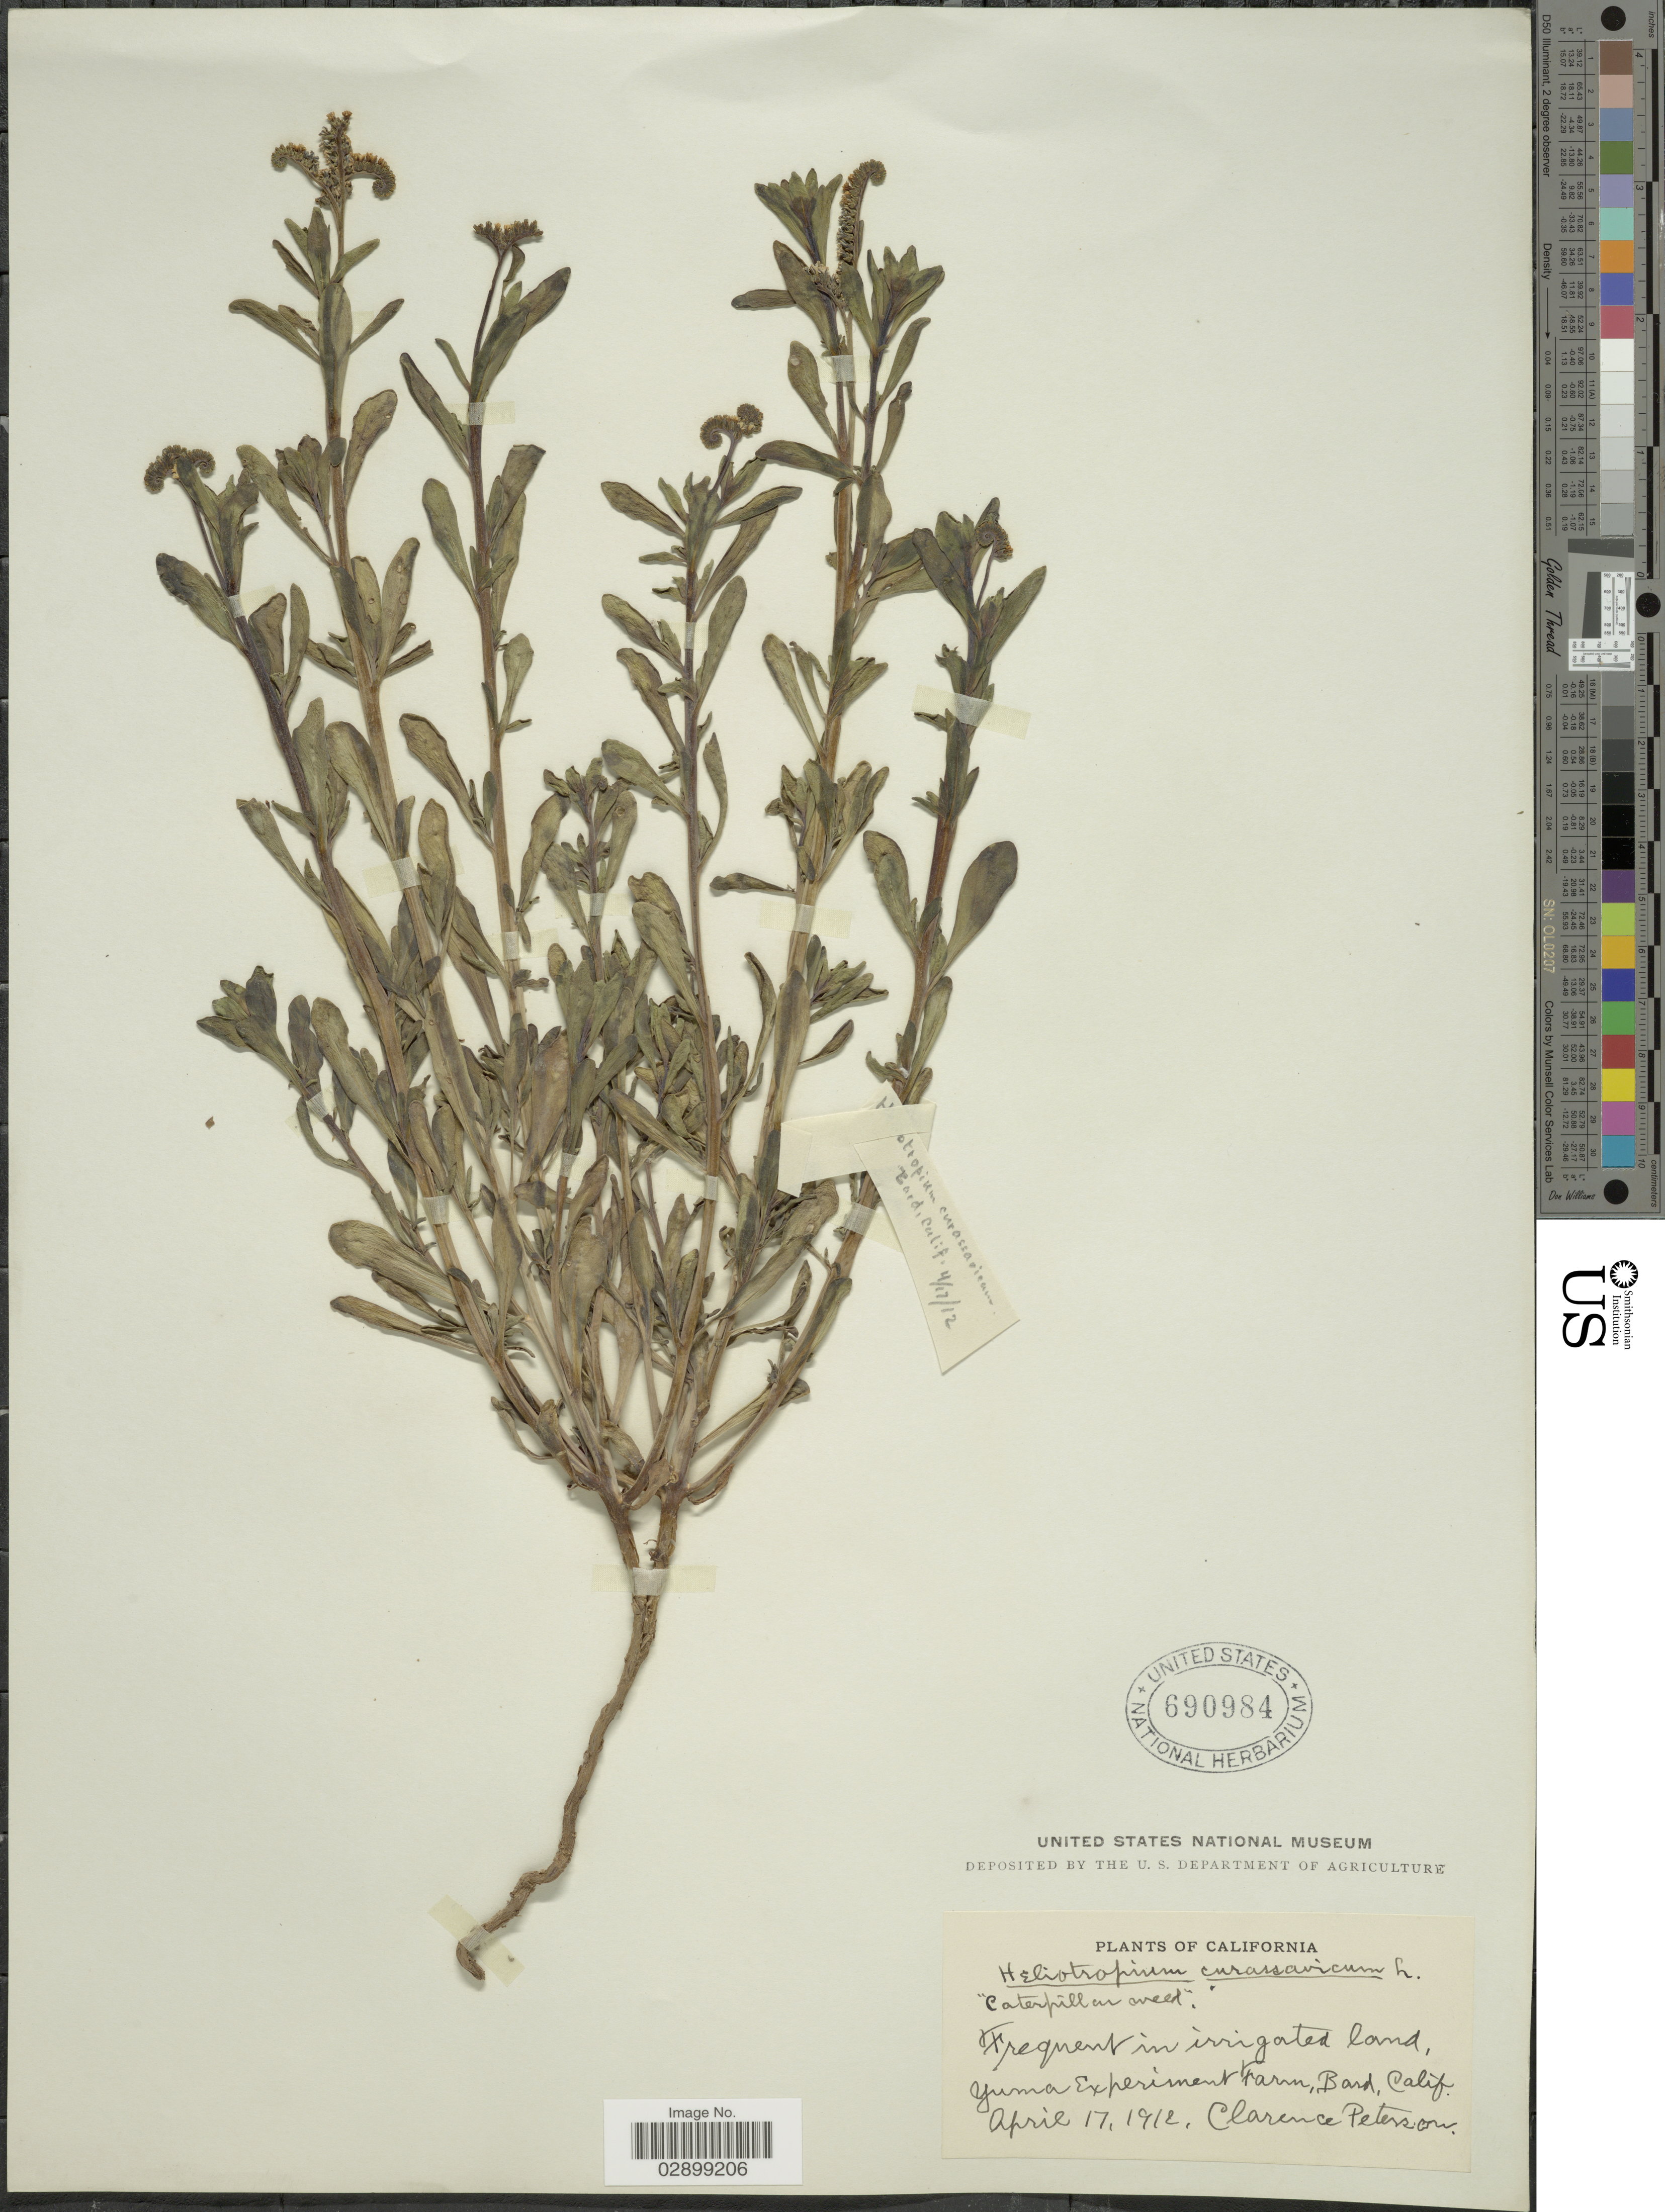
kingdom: Plantae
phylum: Tracheophyta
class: Magnoliopsida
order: Boraginales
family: Heliotropiaceae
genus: Heliotropium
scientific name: Heliotropium sp.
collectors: C. Peterson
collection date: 1912-04-17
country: United States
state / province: California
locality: Yuma Experiment Farm, Bard.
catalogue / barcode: US 690984